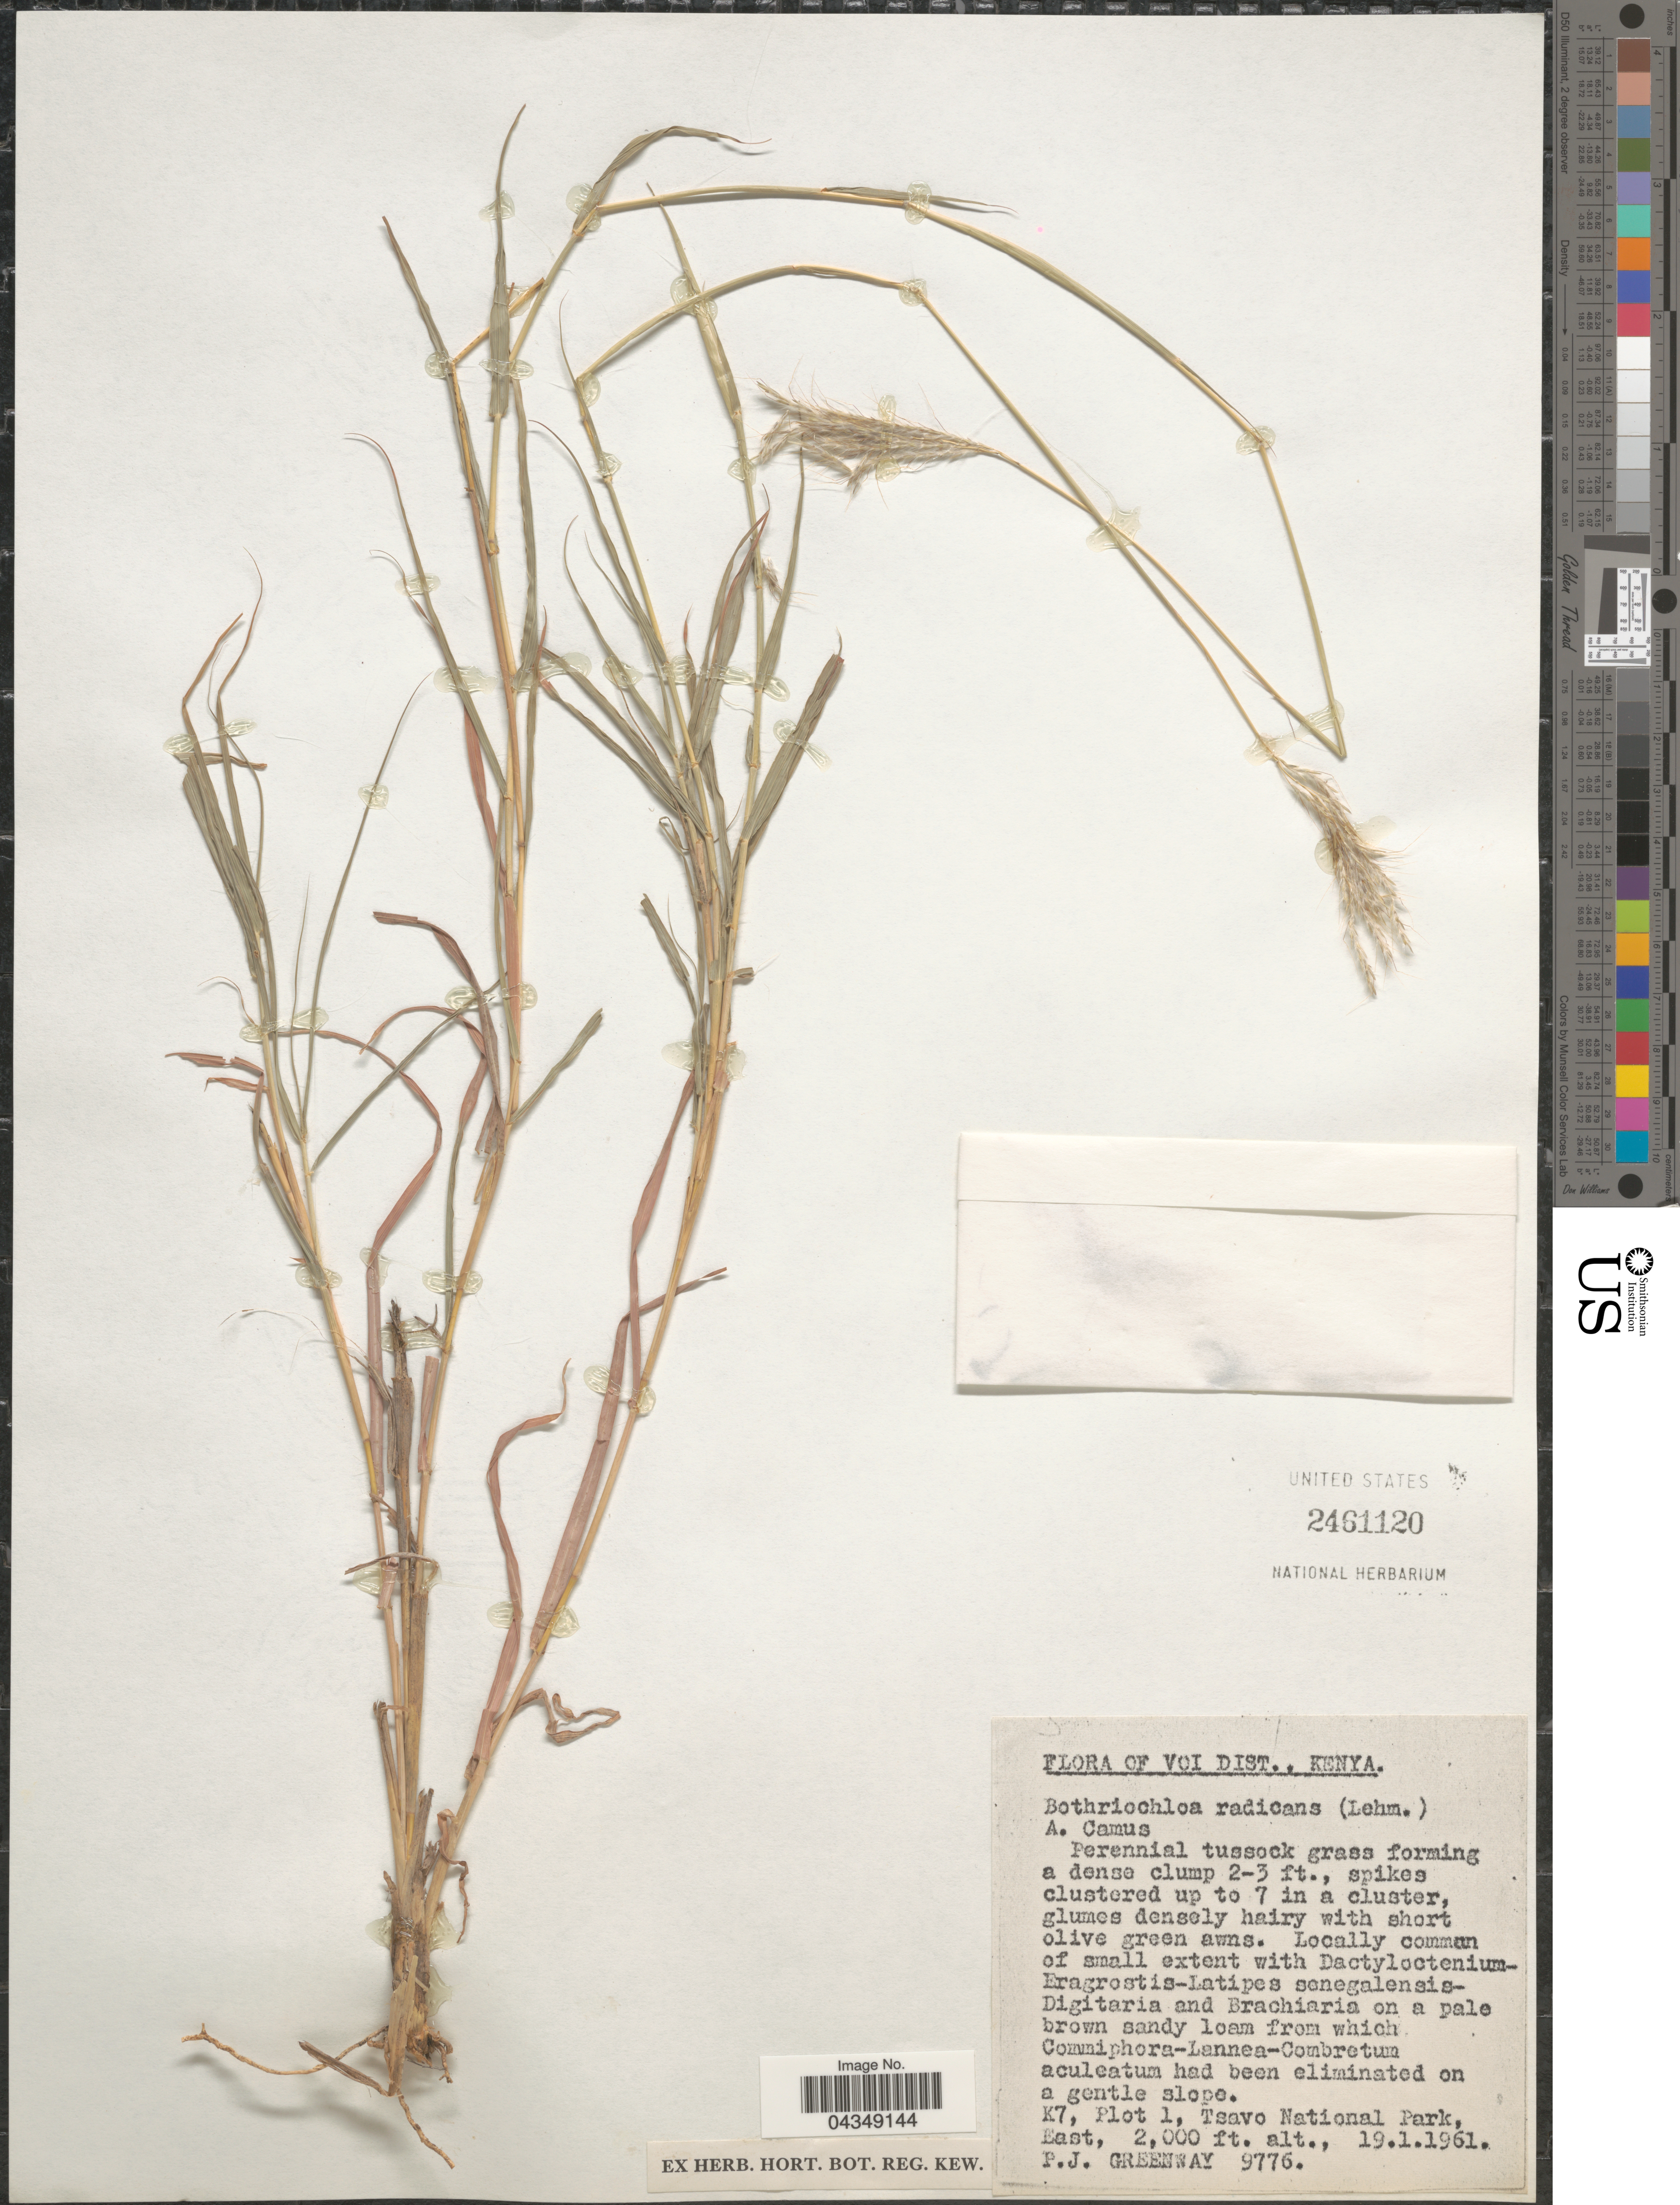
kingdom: Plantae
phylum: Tracheophyta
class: Liliopsida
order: Poales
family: Poaceae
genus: Bothriochloa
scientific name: Bothriochloa radicans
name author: (Lehm.) A. Camus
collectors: P. J. Greenway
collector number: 9776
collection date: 1961-01-19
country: Kenya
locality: Voi Dist. K7, Plot 1, Tsavo National Park, East.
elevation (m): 610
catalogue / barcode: US 2461120